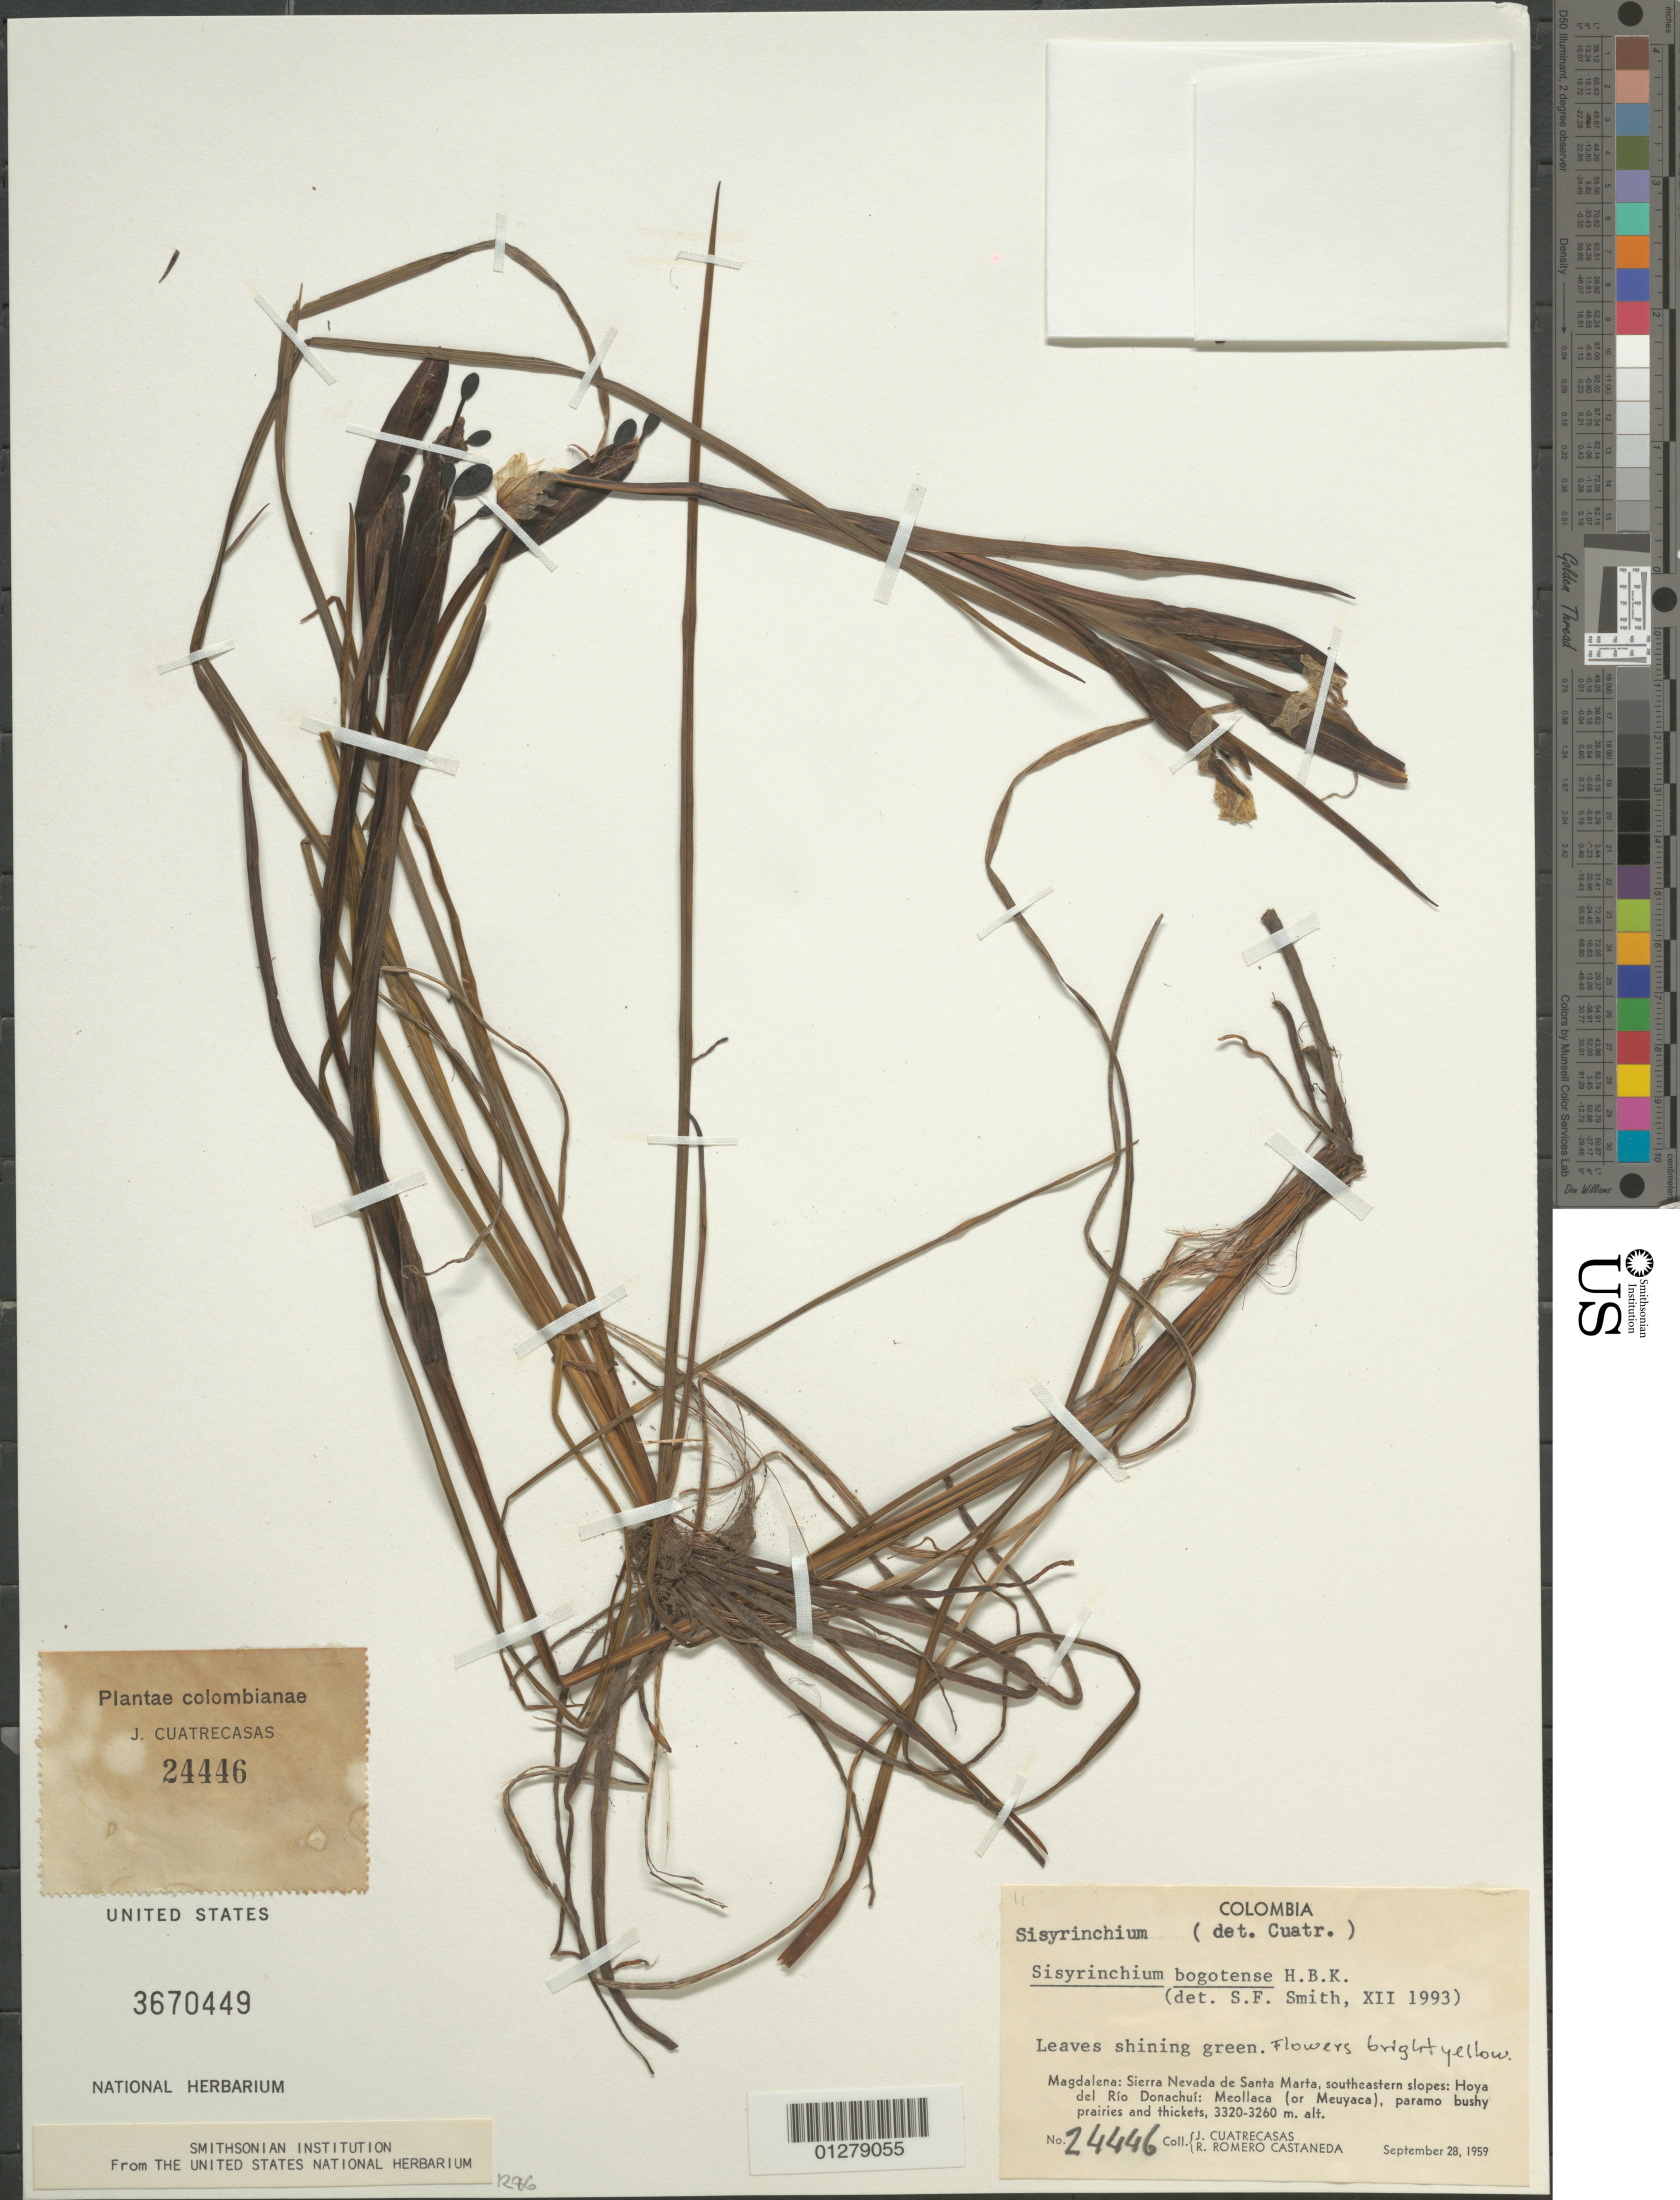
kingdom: Plantae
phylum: Tracheophyta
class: Liliopsida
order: Asparagales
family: Iridaceae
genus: Sisyrinchium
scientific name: Sisyrinchium bogotense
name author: Kunth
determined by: Smith, Stephen F., (US), NMNH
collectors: J. Cuatrecasas & R. Romero Castañeda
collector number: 24446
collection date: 1959-09-28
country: Colombia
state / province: Magdalena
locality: Sierra Nevada de Santa Marta, southern slopes: Hoya del Rio Donachui: Meollaca (or Meuyaca).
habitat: Paramo bushy prairies and thickest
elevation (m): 3260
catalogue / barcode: US 3670449